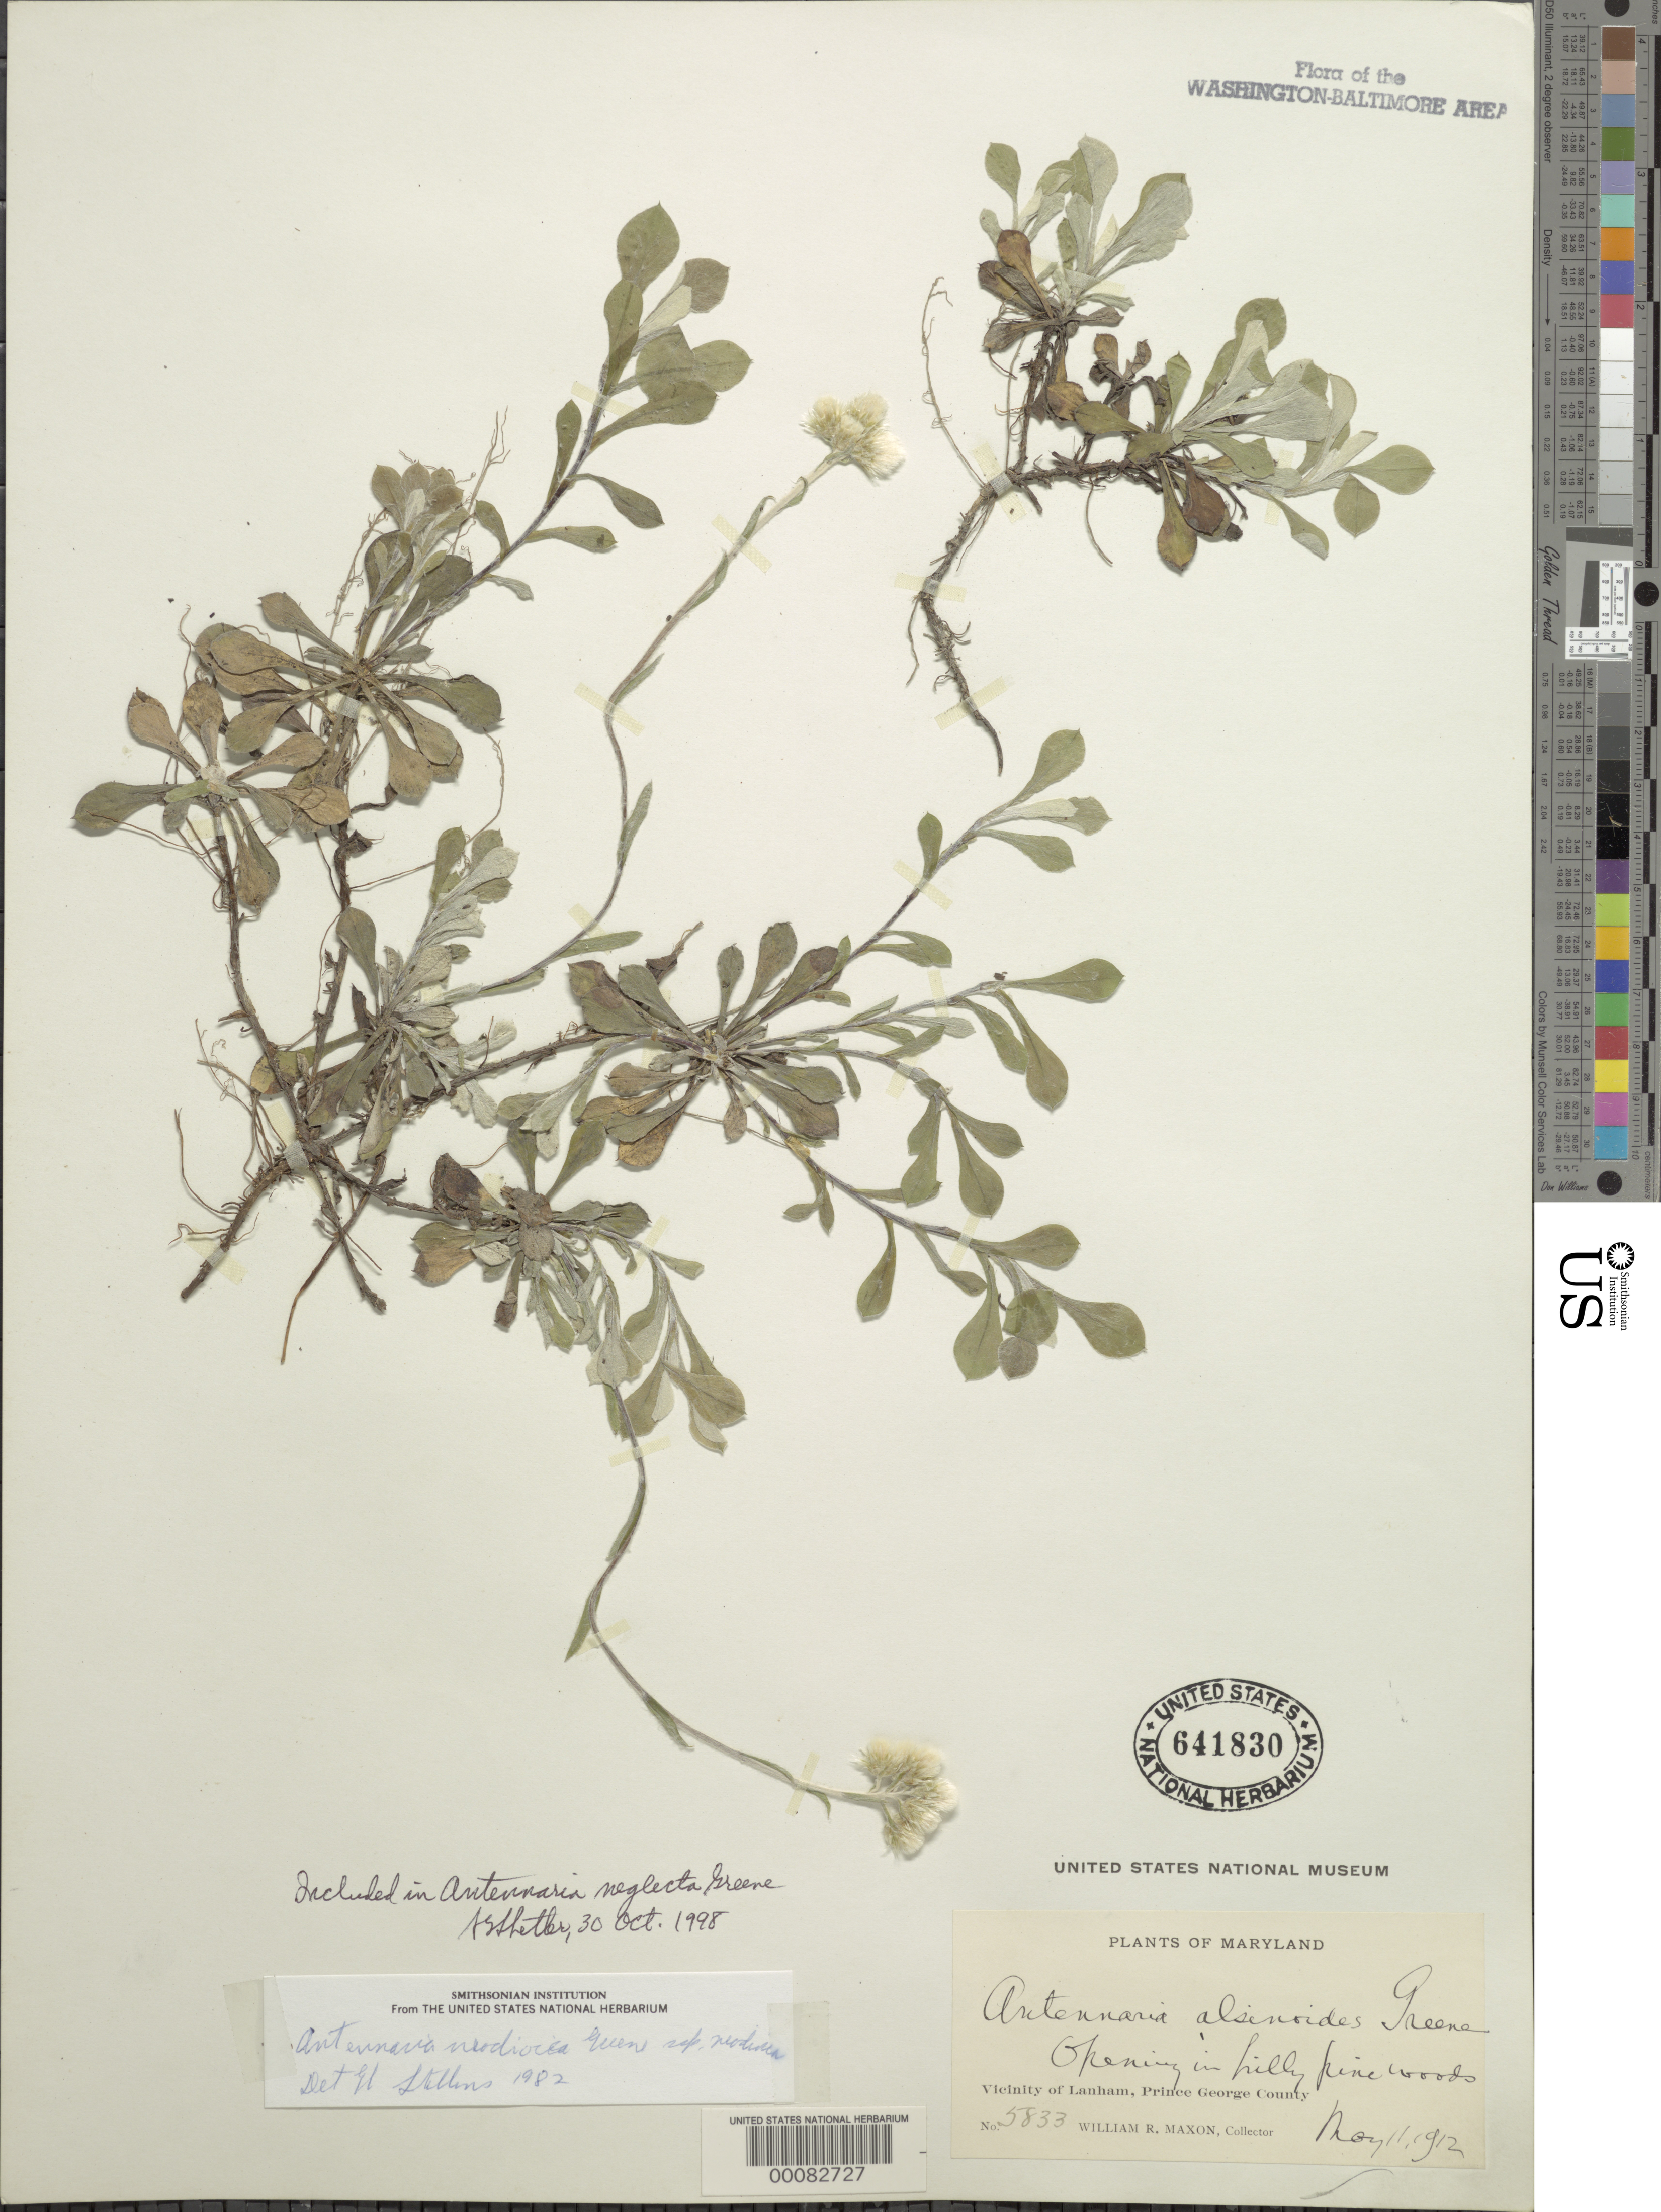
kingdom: Plantae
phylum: Tracheophyta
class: Magnoliopsida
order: Asterales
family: Asteraceae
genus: Antennaria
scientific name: Antennaria neglecta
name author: Greene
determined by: Shetler, Stanwyn G., (US), NMNH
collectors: W. R. Maxon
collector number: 5833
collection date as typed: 11 May 1912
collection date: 1912-05-11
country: United States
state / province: Maryland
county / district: Prince George's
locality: Lanham vicinity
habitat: Opening in hilly pine woods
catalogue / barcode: US 641830